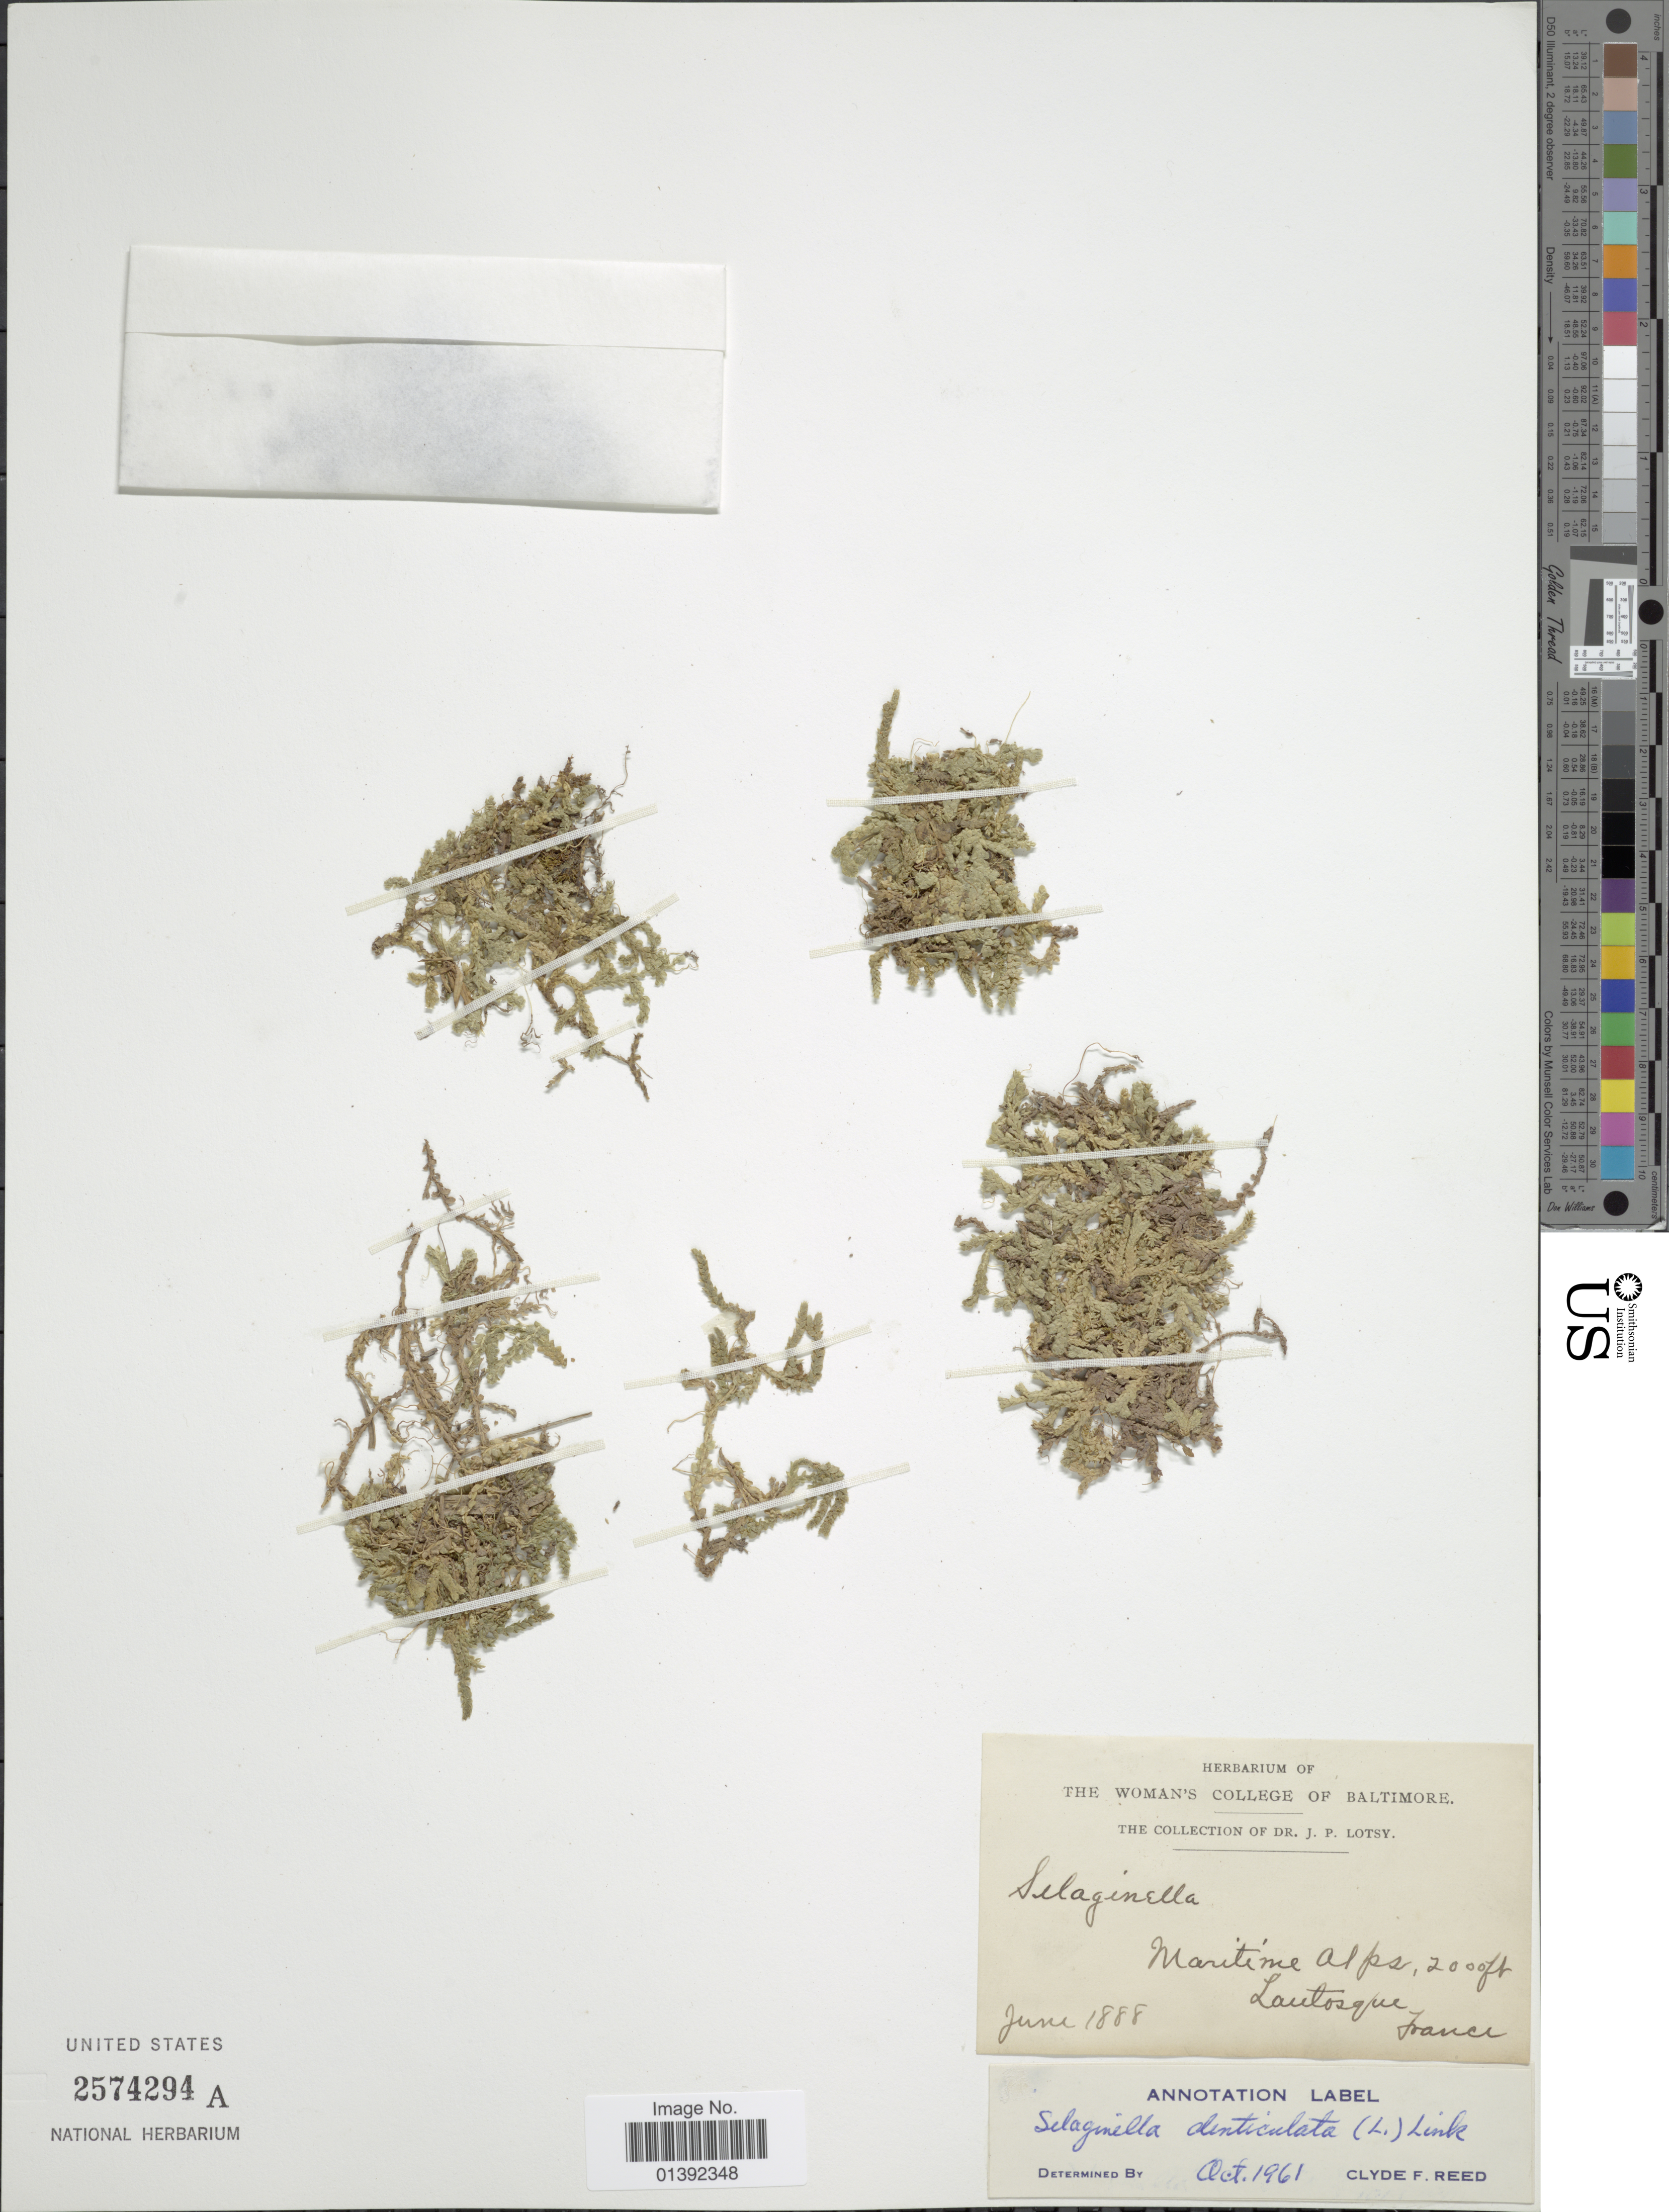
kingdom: Plantae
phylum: Tracheophyta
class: Lycopodiopsida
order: Selaginellales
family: Selaginellaceae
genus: Selaginella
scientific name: Selaginella denticulata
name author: (L.) Spring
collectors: J. Lotsy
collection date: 1888-06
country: France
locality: Maritime Alps, Lautosque [interpreted]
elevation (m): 610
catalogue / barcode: US 2574294A